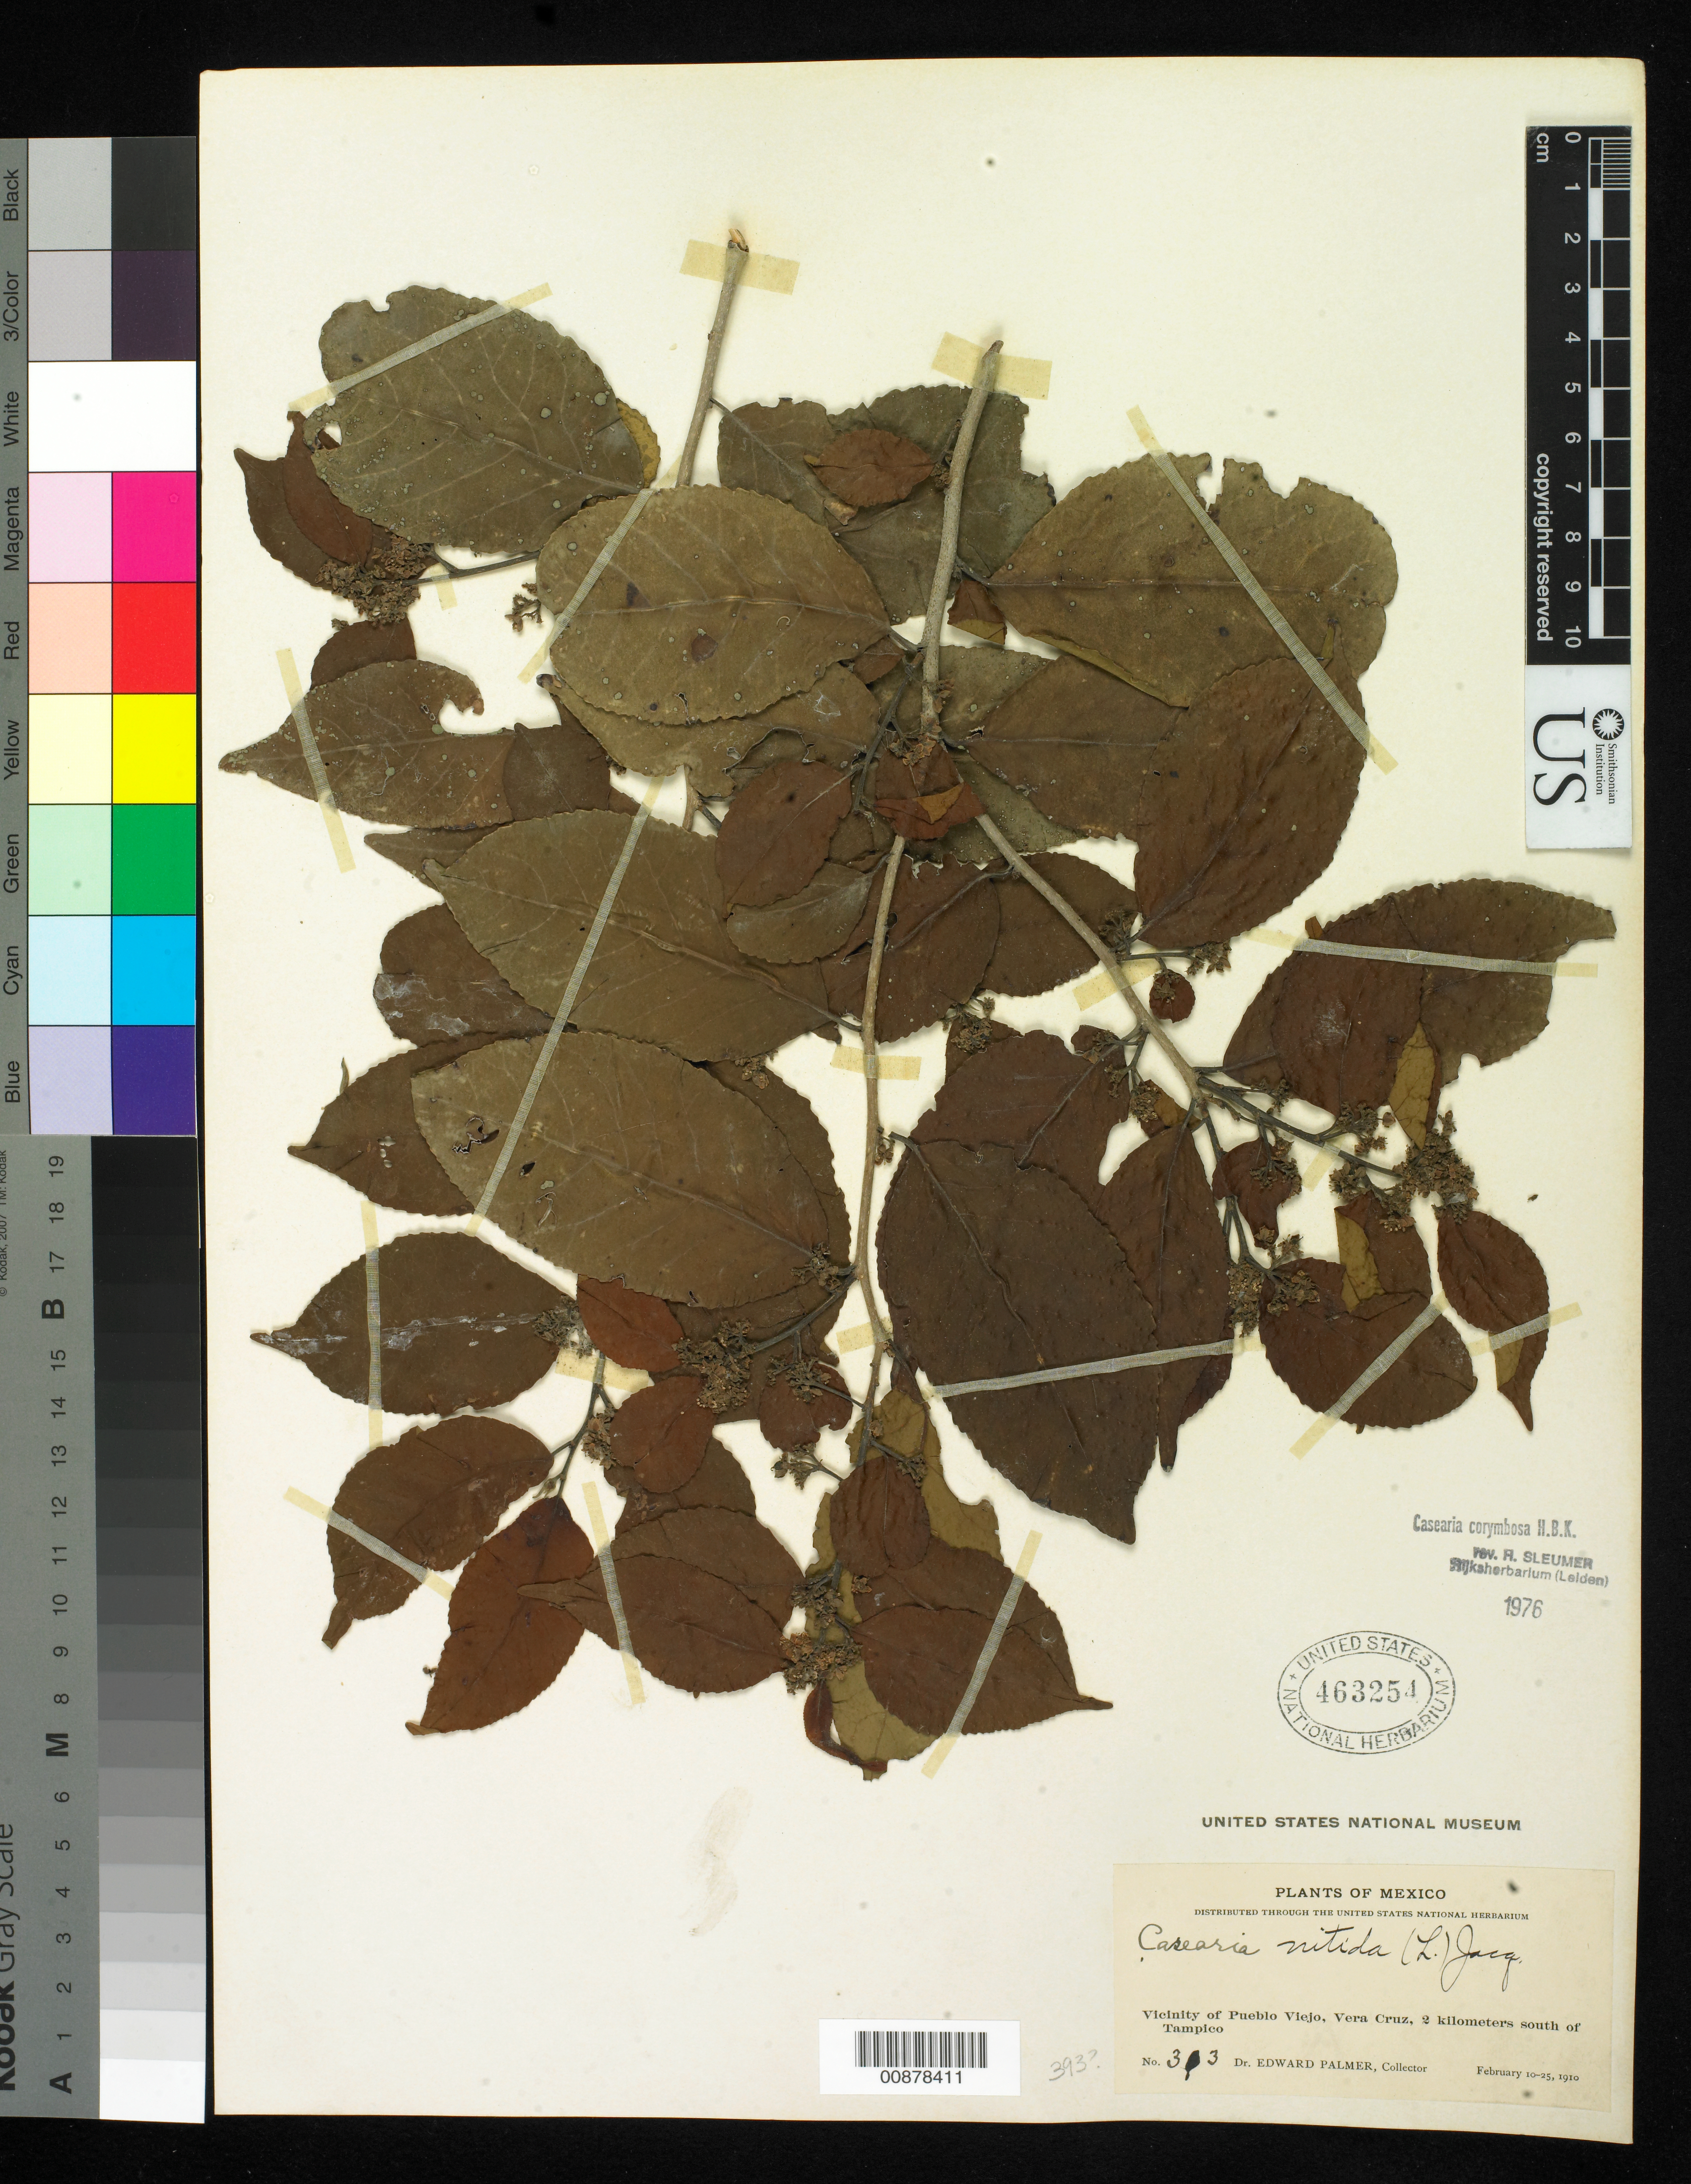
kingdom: Plantae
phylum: Tracheophyta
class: Magnoliopsida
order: Malpighiales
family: Salicaceae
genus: Casearia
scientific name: Casearia corymbosa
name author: Kunth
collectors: E. Palmer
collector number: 393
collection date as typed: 10 Feb 1910 to 25 Feb 1910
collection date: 1910-02-10/1910-02-25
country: Mexico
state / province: Veracruz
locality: Vicinity of Pueblo Viejo, Veracruz, 2 kilometers south of Tampico.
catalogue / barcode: US 463254